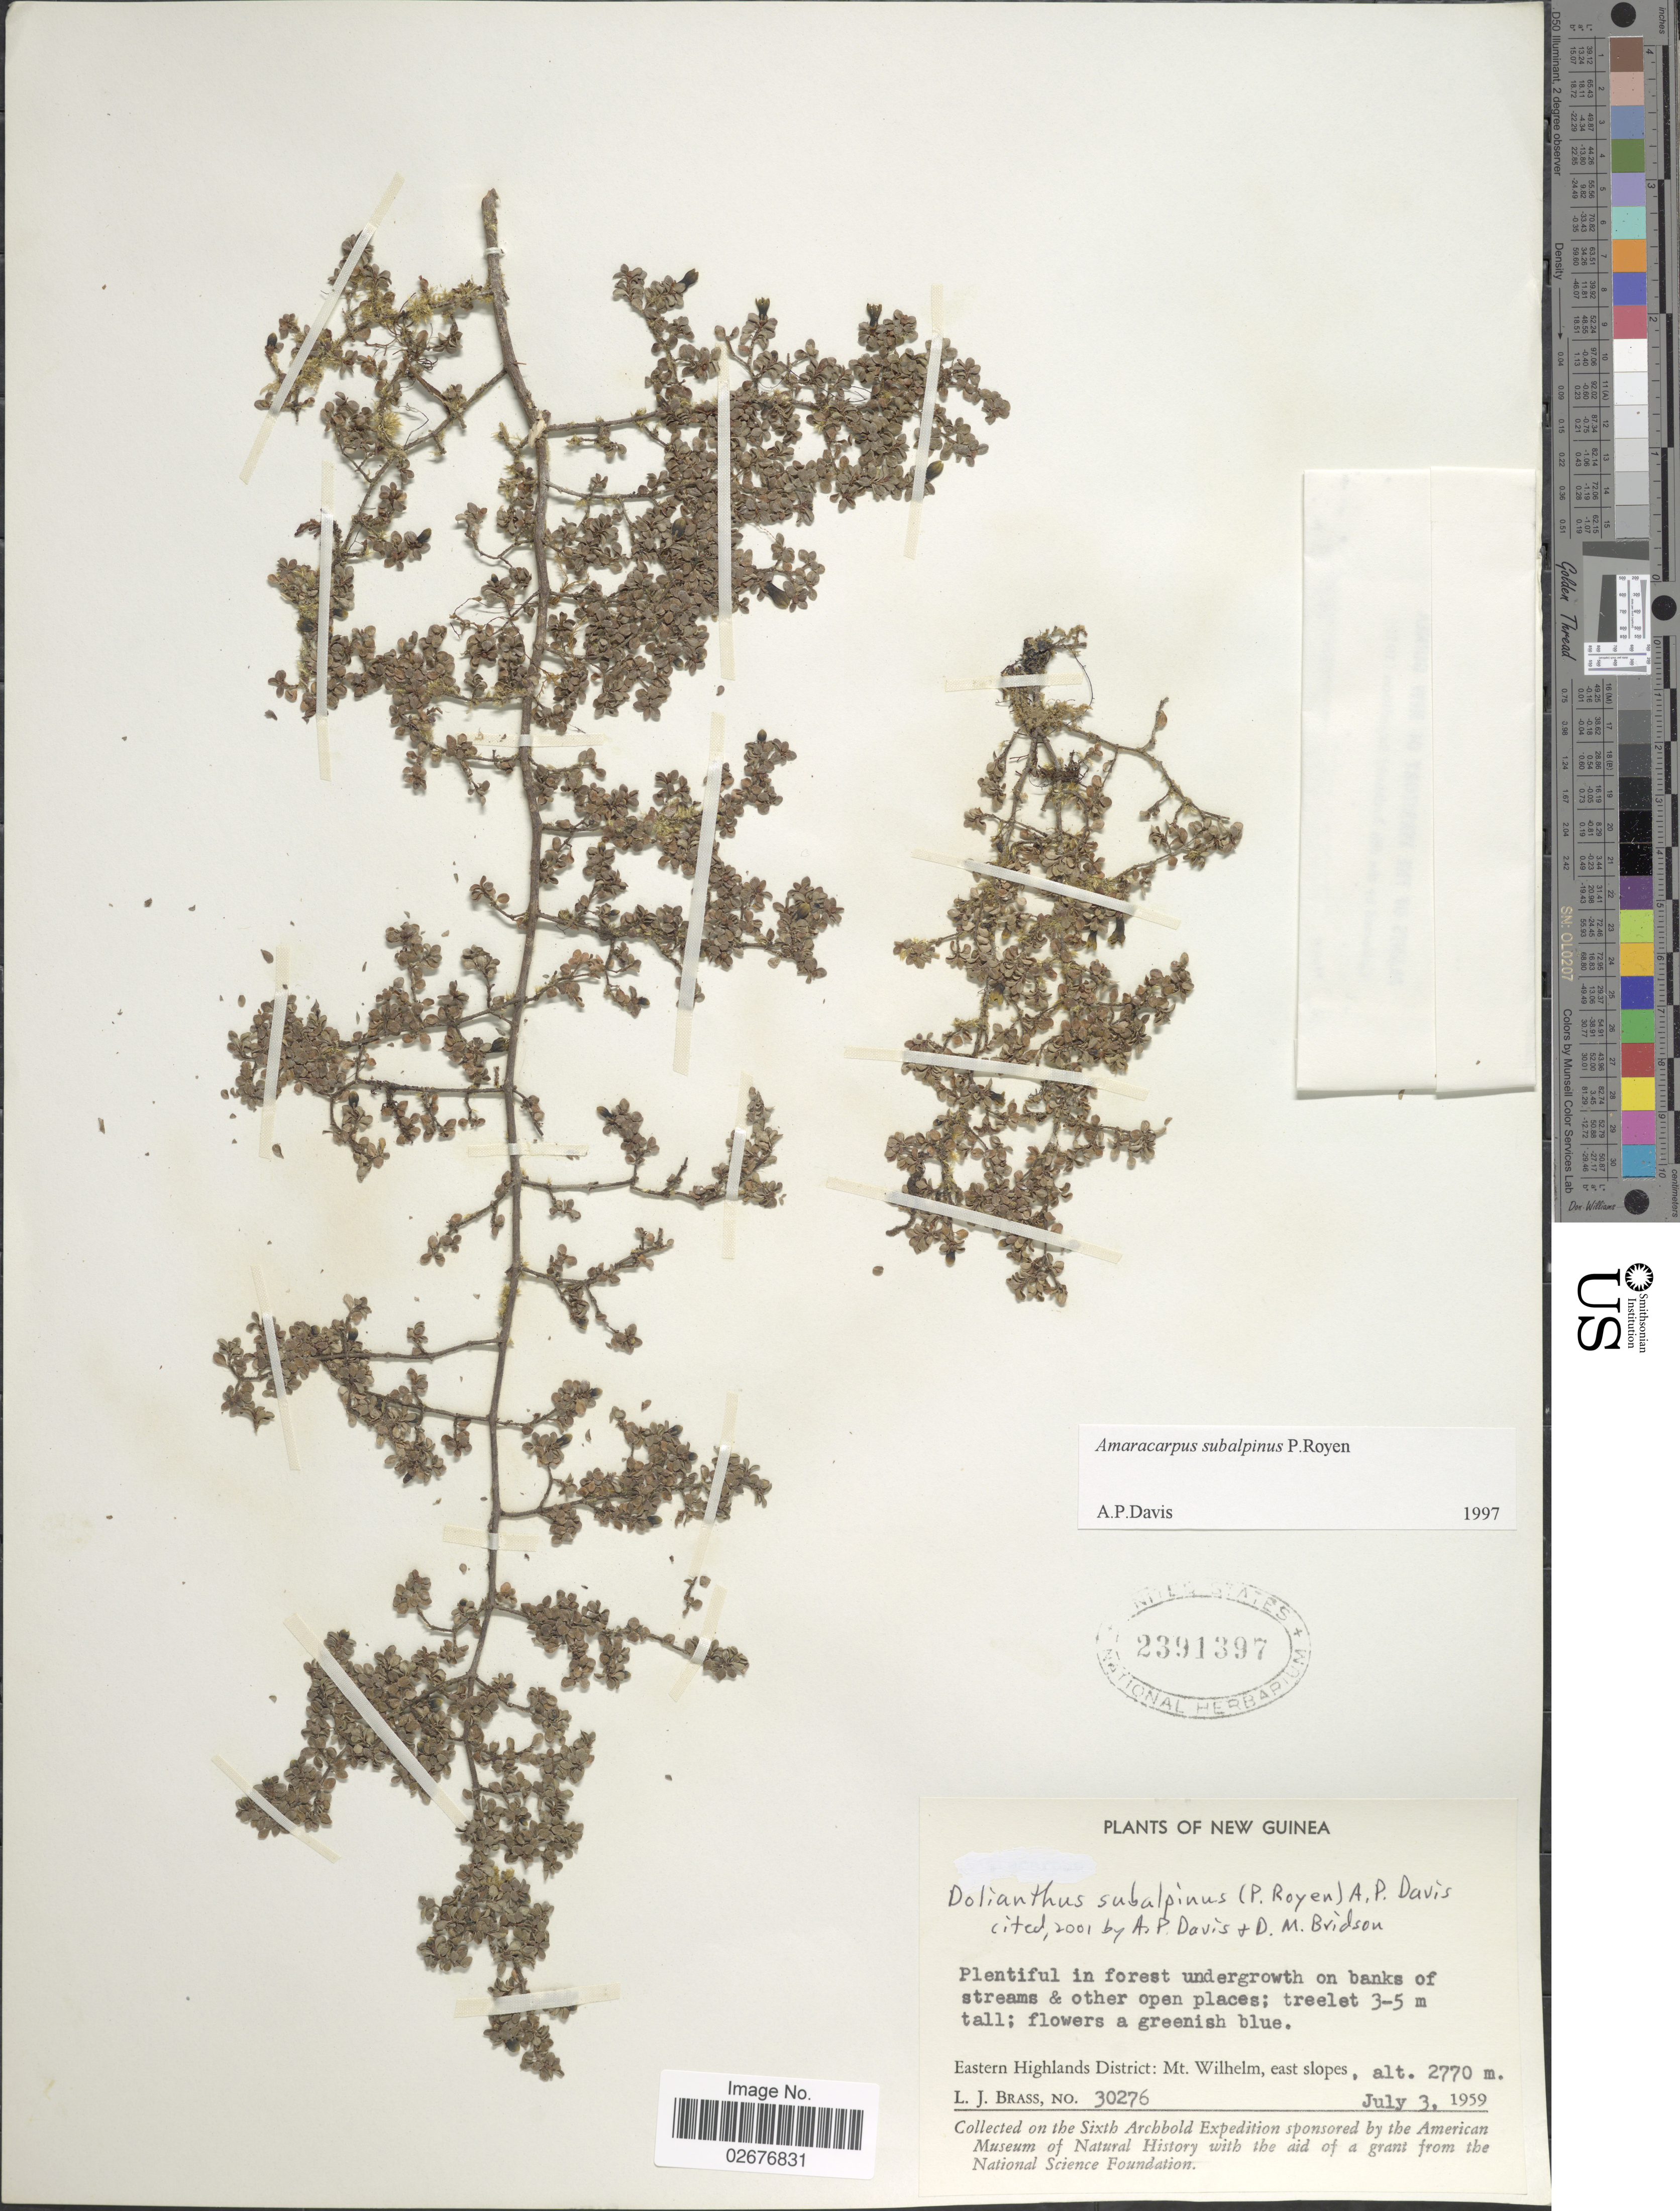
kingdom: Plantae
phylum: Tracheophyta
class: Magnoliopsida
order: Gentianales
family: Rubiaceae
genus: Dolianthus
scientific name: Dolianthus subalpinus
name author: (P. Royen) A.P. Davis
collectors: L. J. Brass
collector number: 30276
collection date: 1959-07-03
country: Papua New Guinea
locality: New Guinea, Eastern Highlands District: Mt. Wilhelm, east slopes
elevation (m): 2770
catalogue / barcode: US 2391397